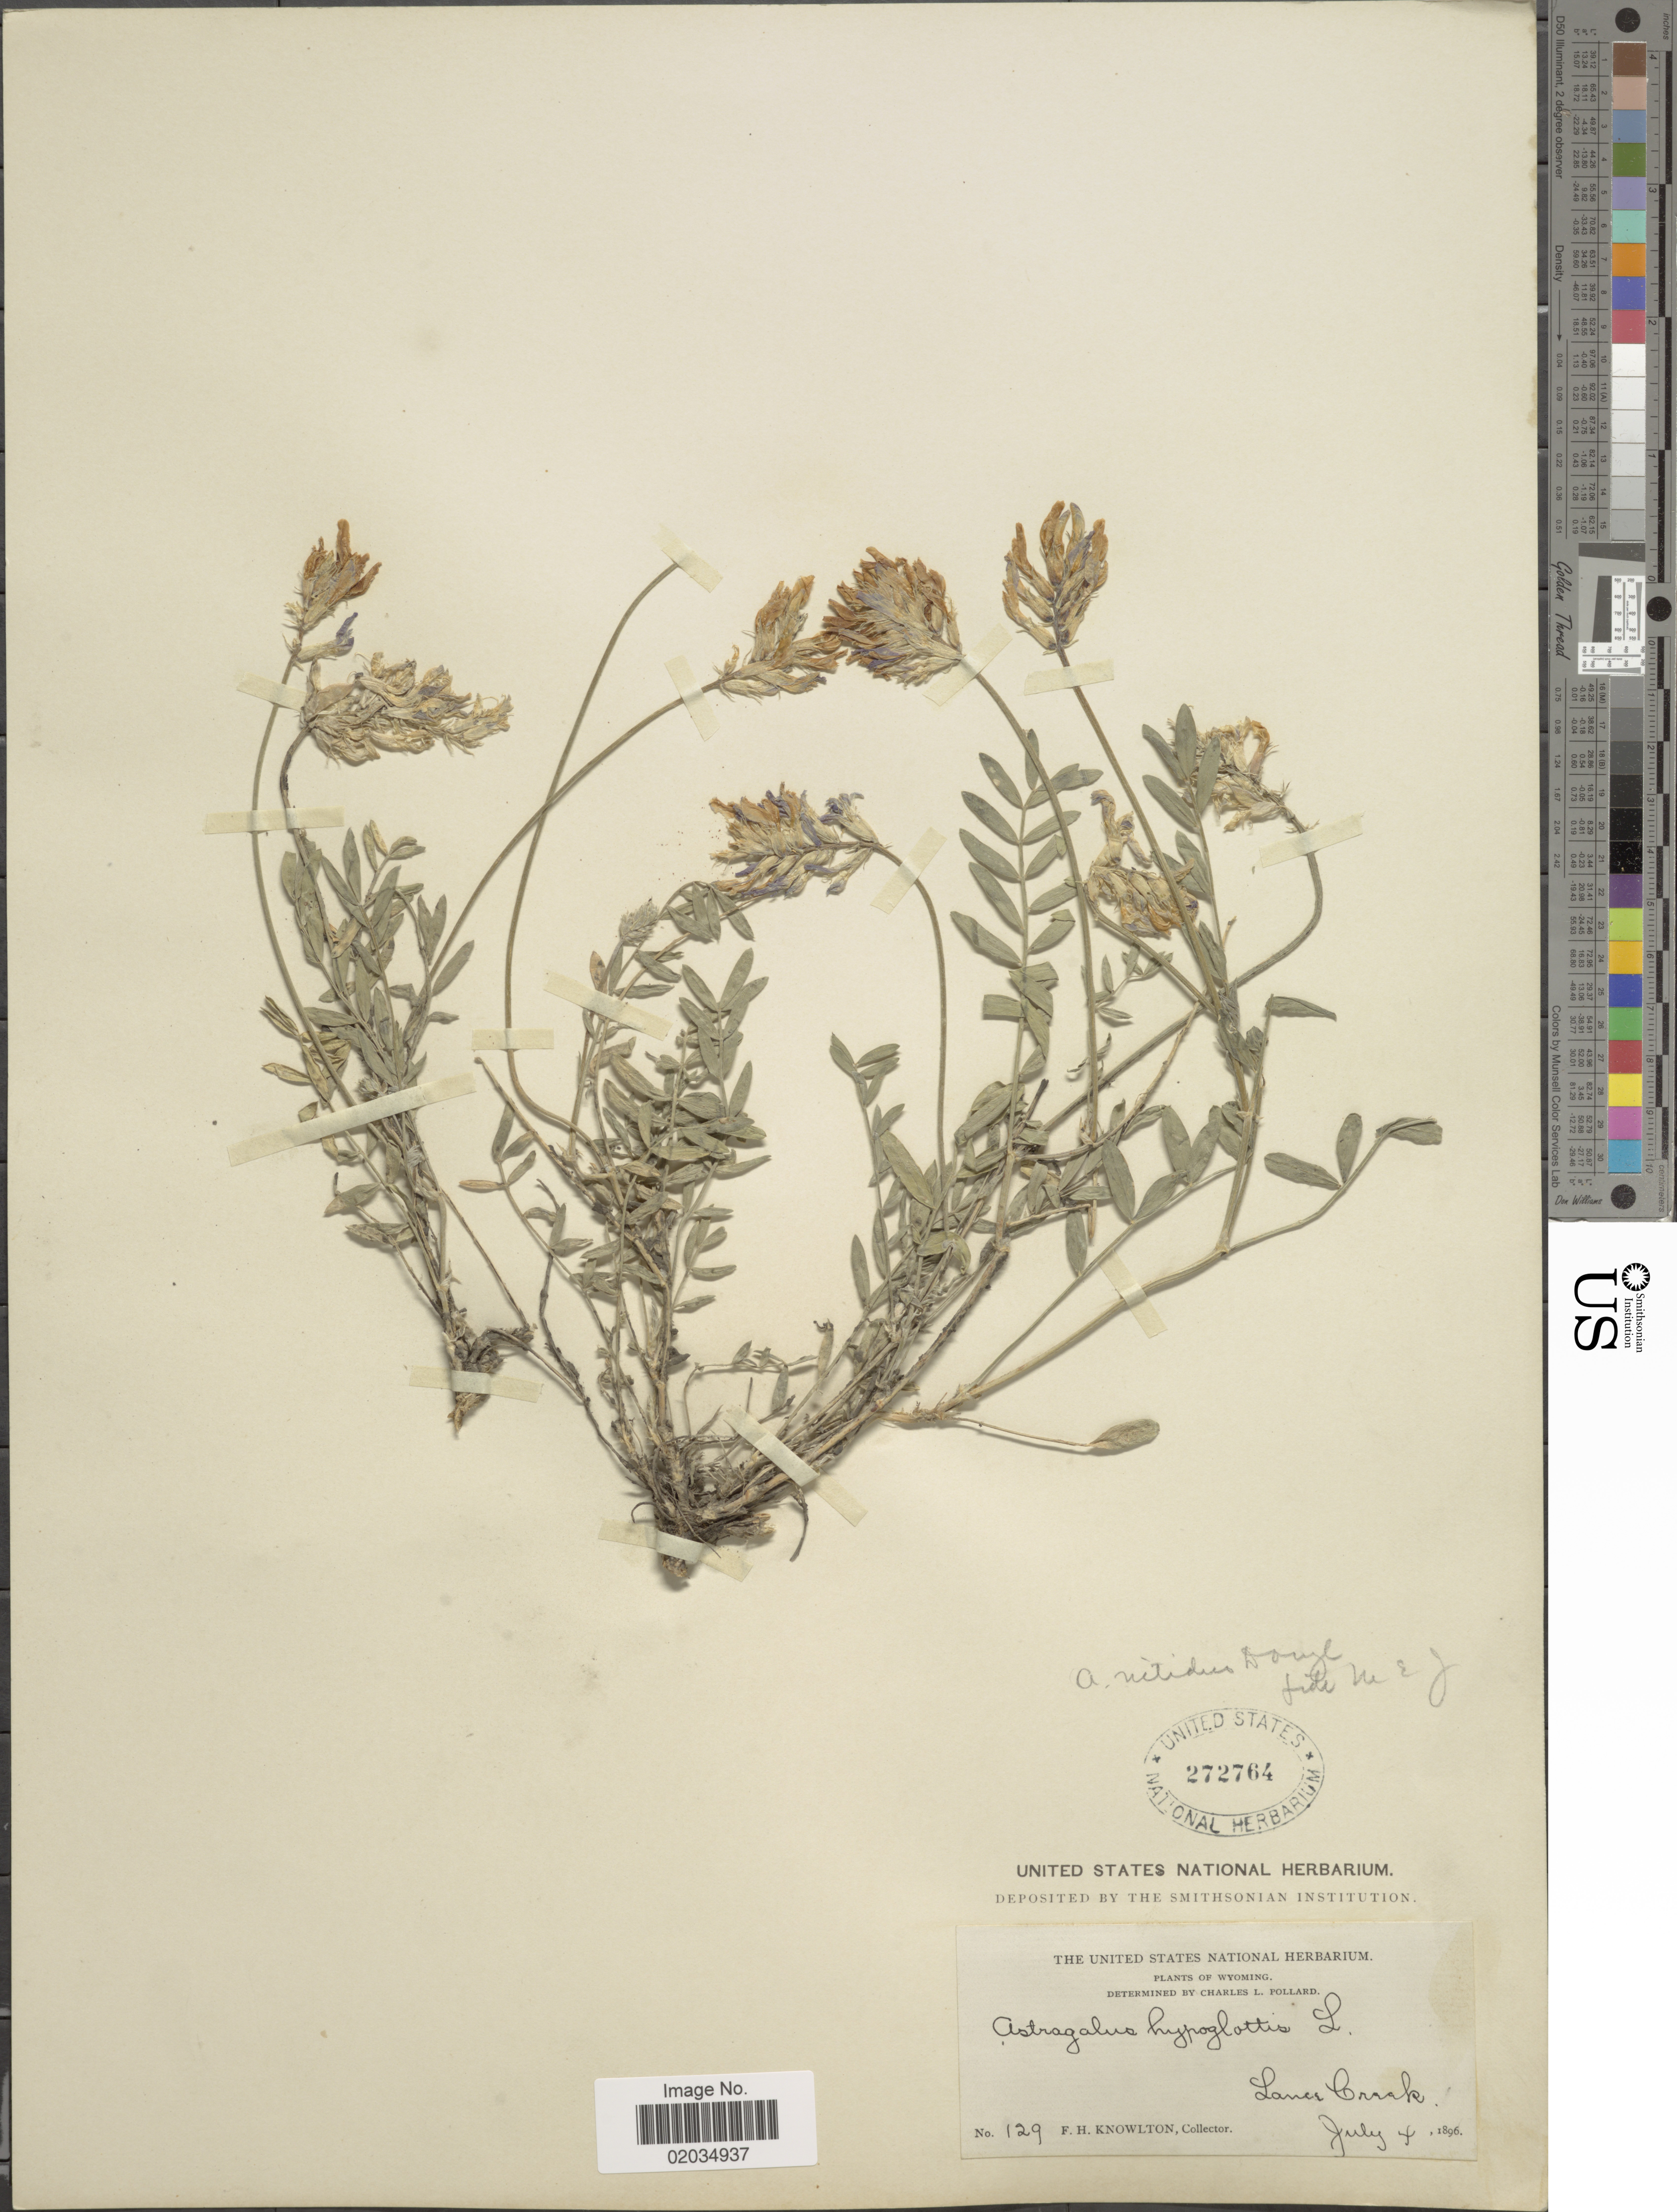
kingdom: Plantae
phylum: Tracheophyta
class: Magnoliopsida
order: Fabales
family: Fabaceae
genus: Astragalus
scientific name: Astragalus striatus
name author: Nutt.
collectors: F. H. Knowlton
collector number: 129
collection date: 1896-07-04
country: United States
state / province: Wyoming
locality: Lance Creek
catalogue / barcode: US 272764